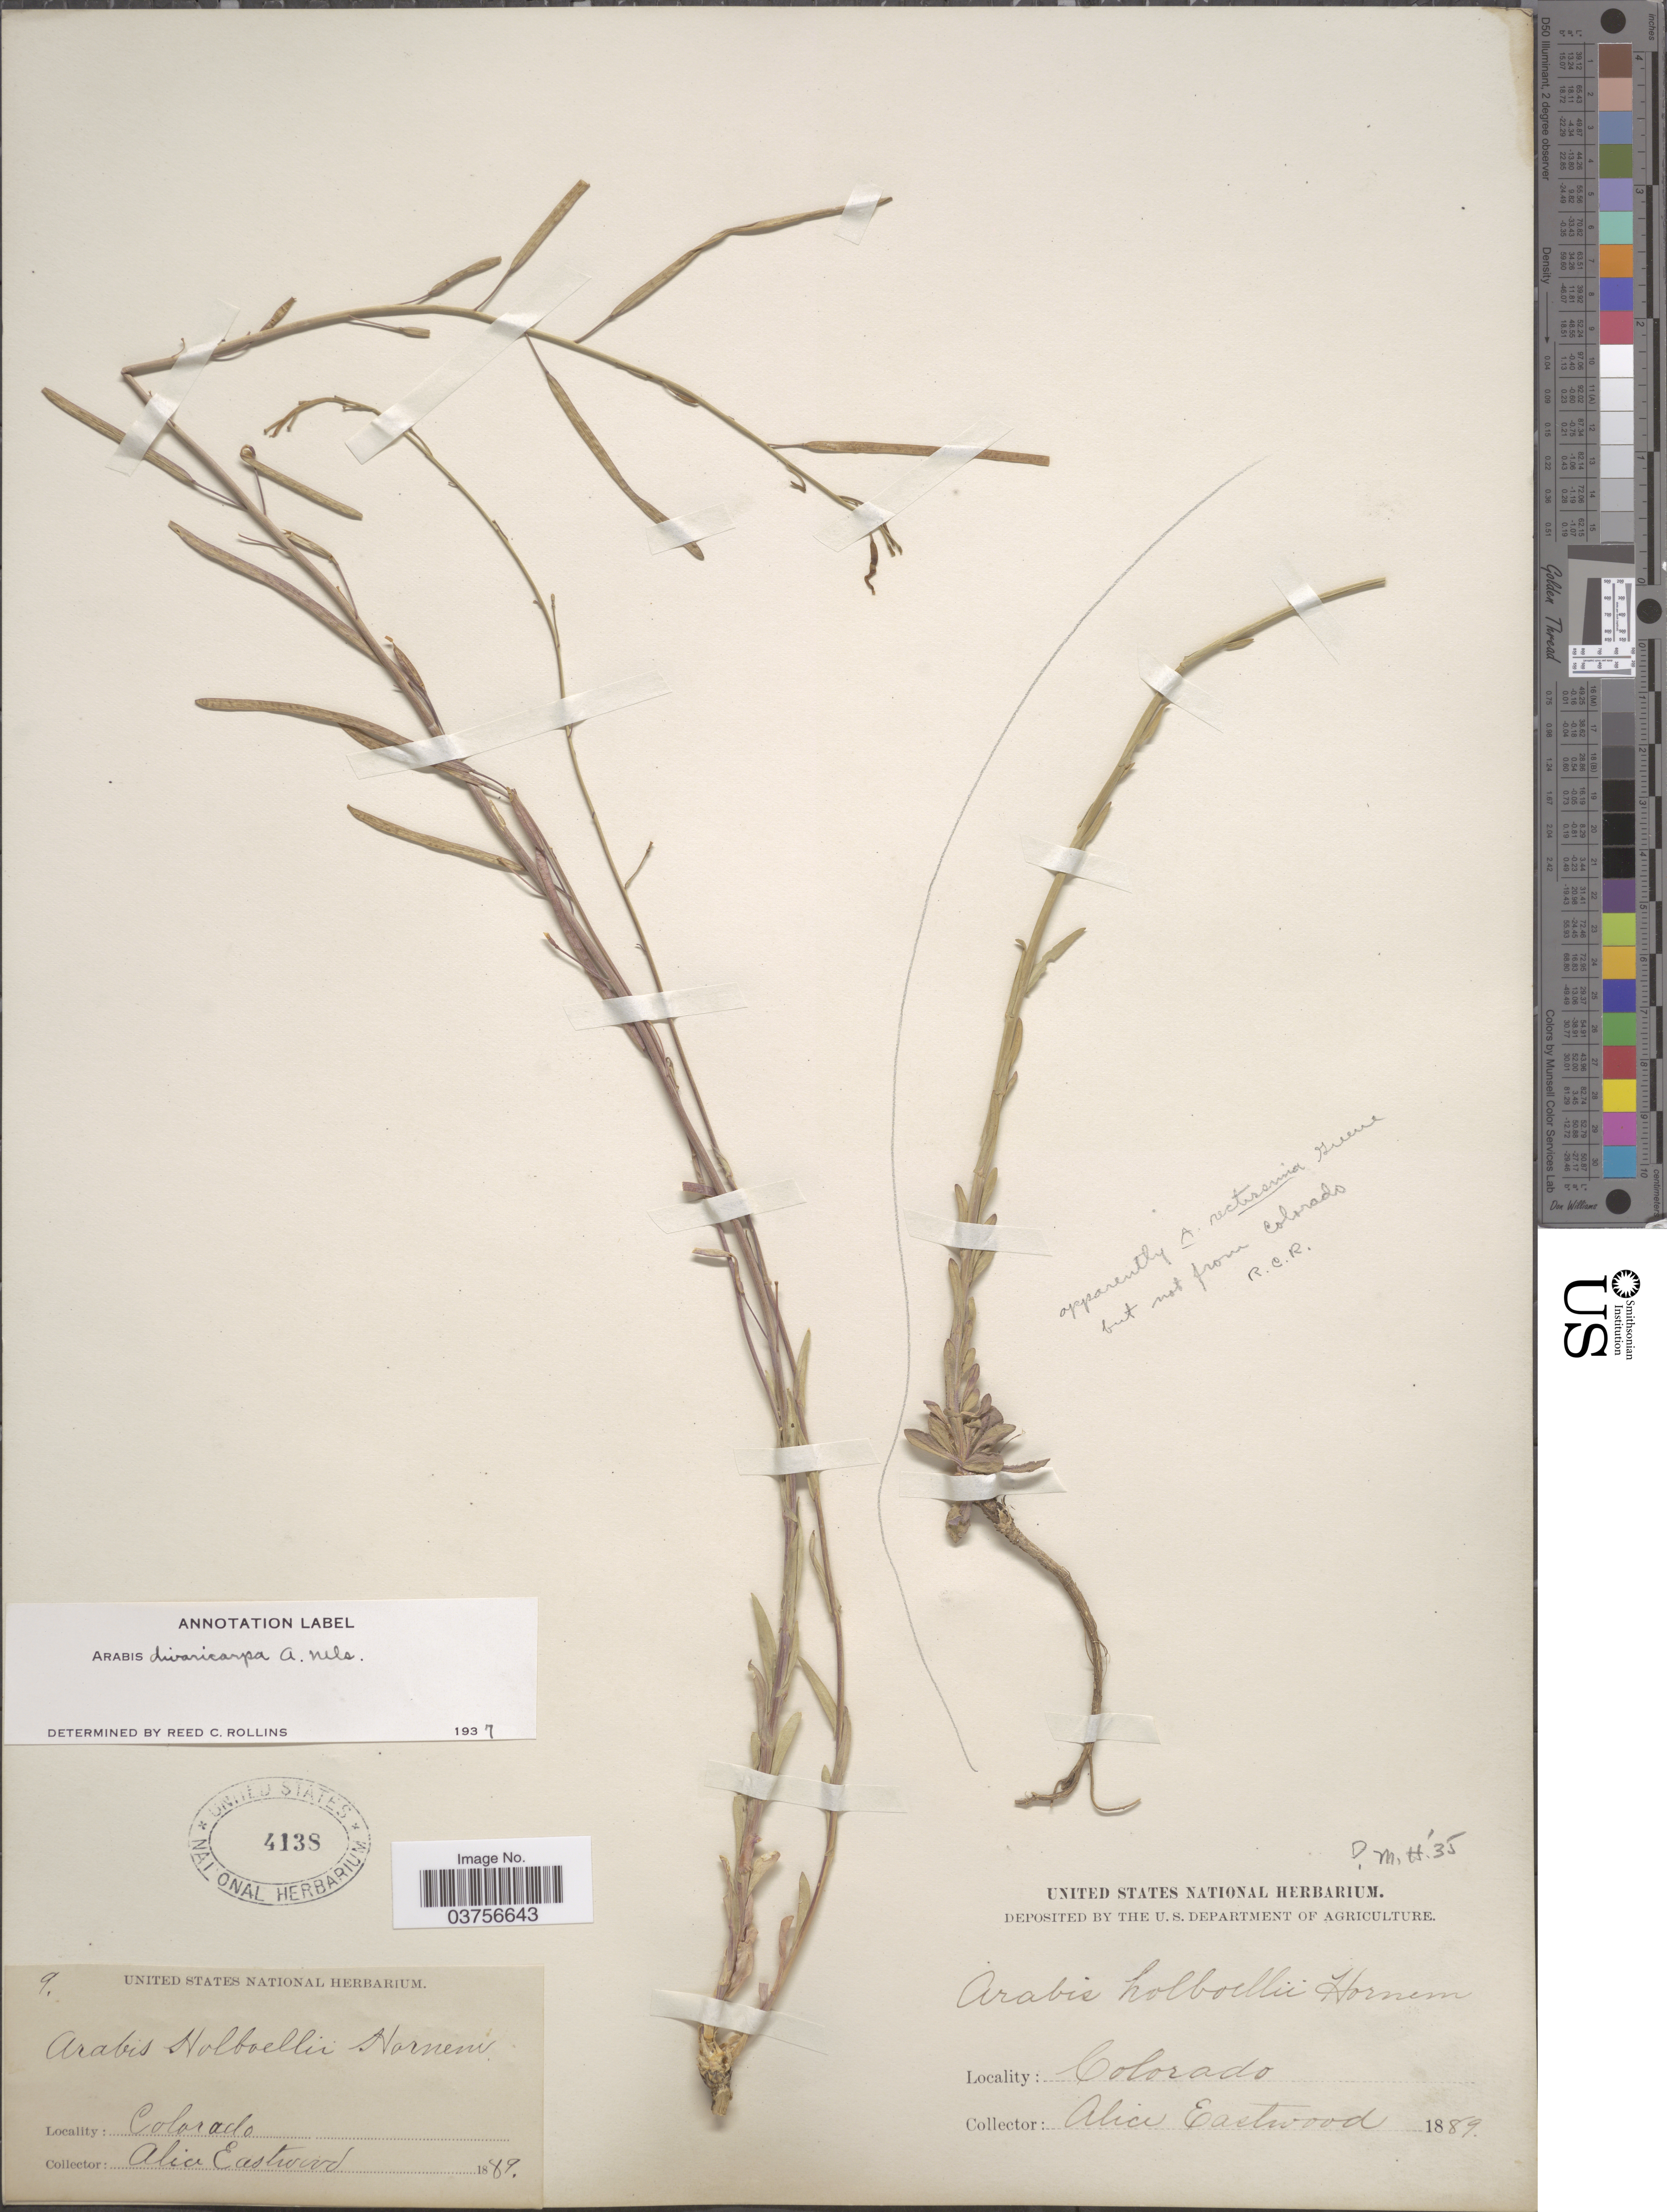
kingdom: Plantae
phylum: Tracheophyta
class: Magnoliopsida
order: Brassicales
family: Brassicaceae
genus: Arabis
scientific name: Arabis divaricarpa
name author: A. Nelson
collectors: A. Eastwood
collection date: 1889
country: United States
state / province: Colorado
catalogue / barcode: US 4138-2